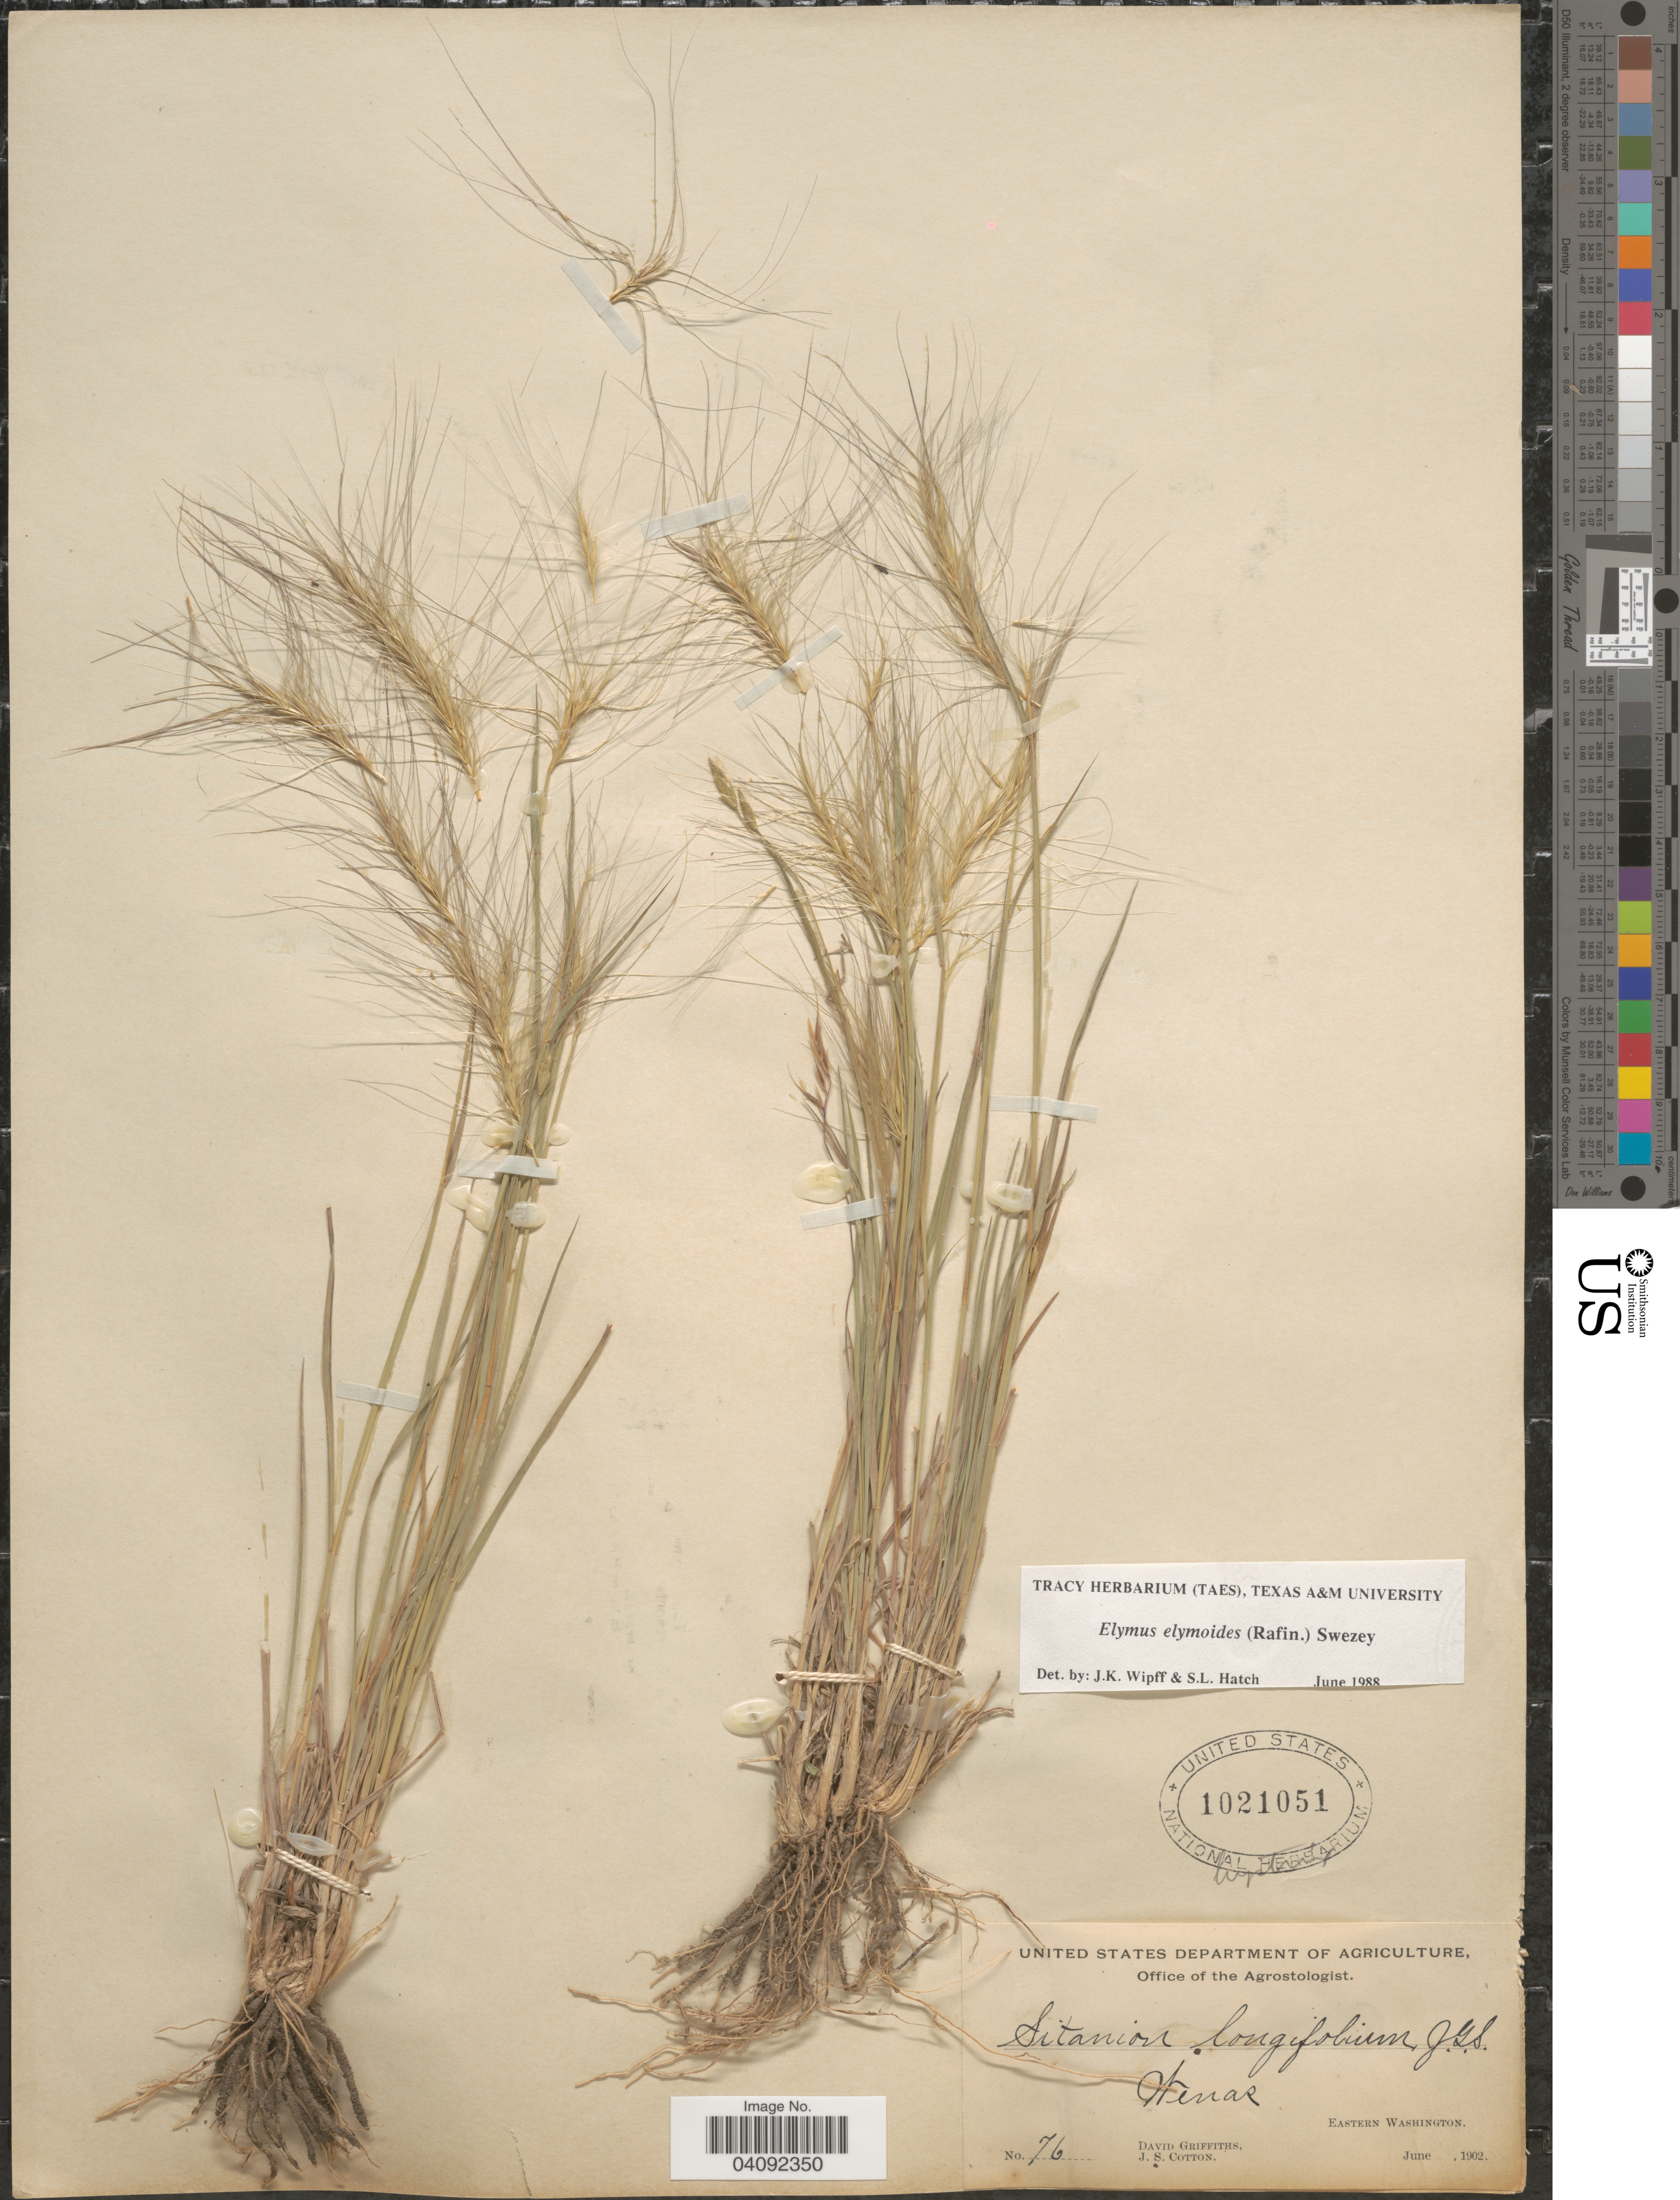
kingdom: Plantae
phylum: Tracheophyta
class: Liliopsida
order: Poales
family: Poaceae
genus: Elymus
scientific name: Elymus elymoides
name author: (Raf.) Swezey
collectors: D. Griffiths & J. S. Cotton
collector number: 76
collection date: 1902-06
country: United States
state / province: Washington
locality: Wenas. Eastern Washington.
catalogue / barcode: US 1021051